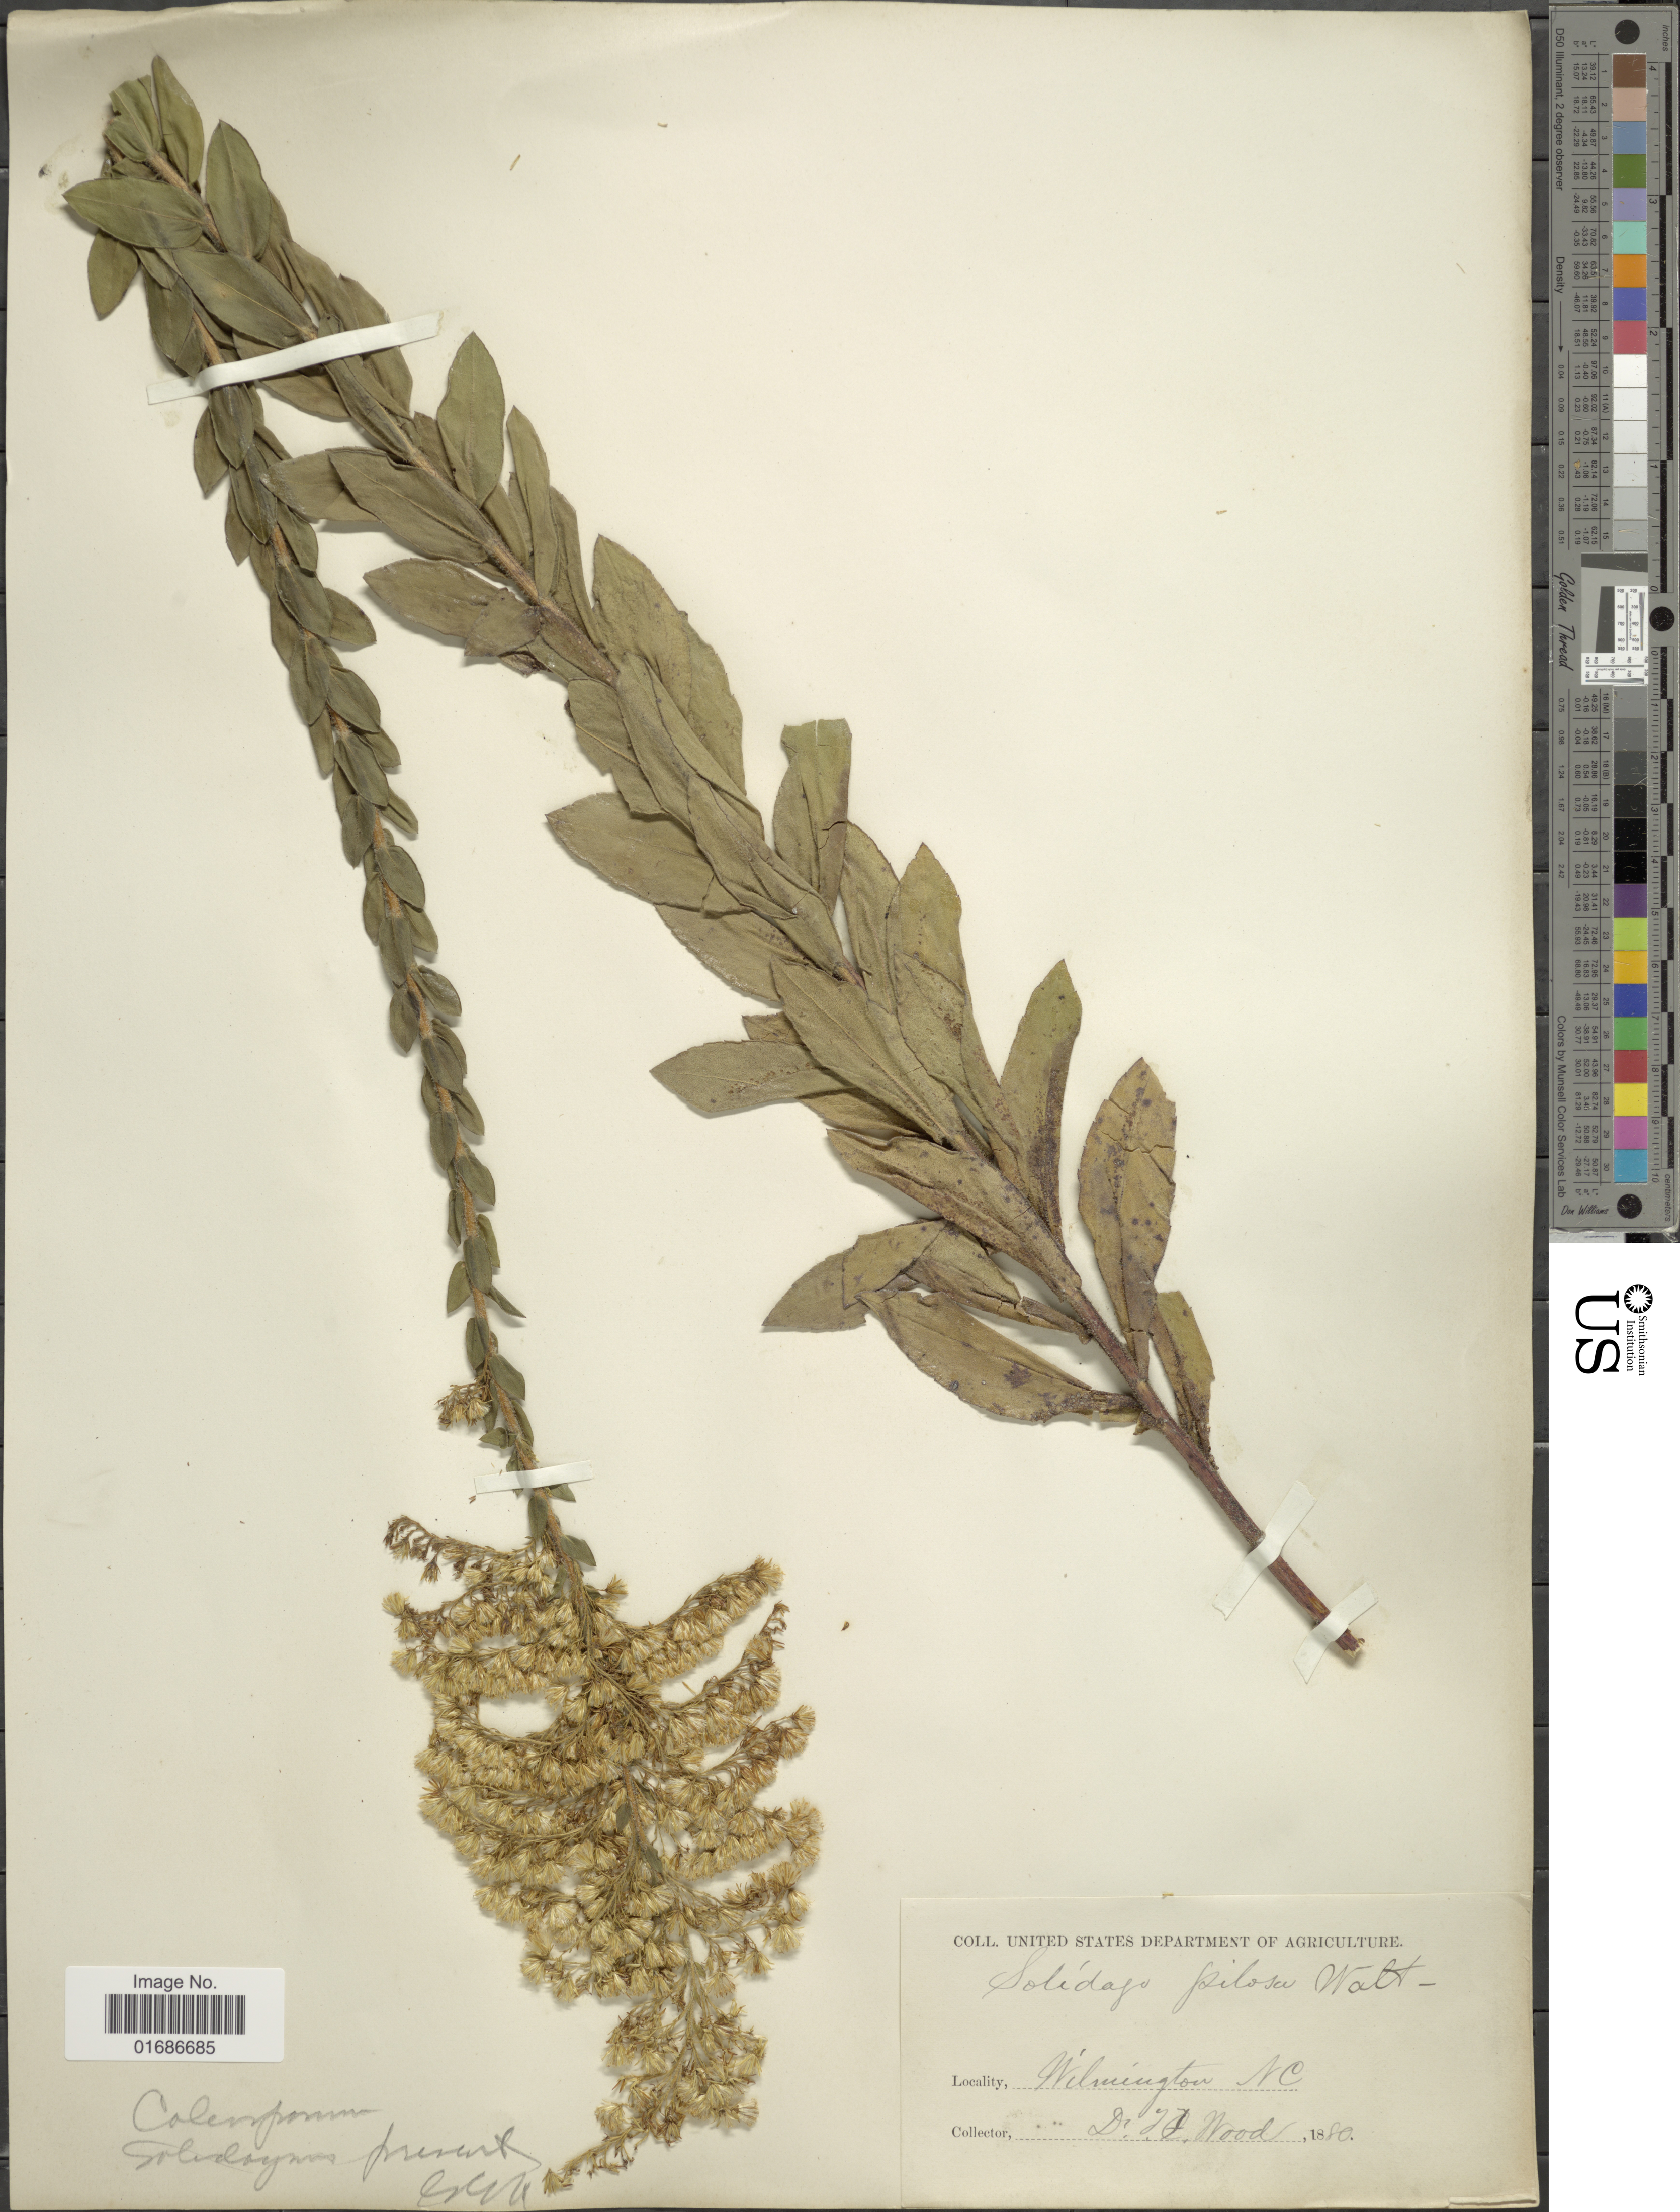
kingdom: Plantae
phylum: Tracheophyta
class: Magnoliopsida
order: Asterales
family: Asteraceae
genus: Solidago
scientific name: Solidago fistulosa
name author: Mill.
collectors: T. F. Wood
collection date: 1880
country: United States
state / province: North Carolina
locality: Wilmington